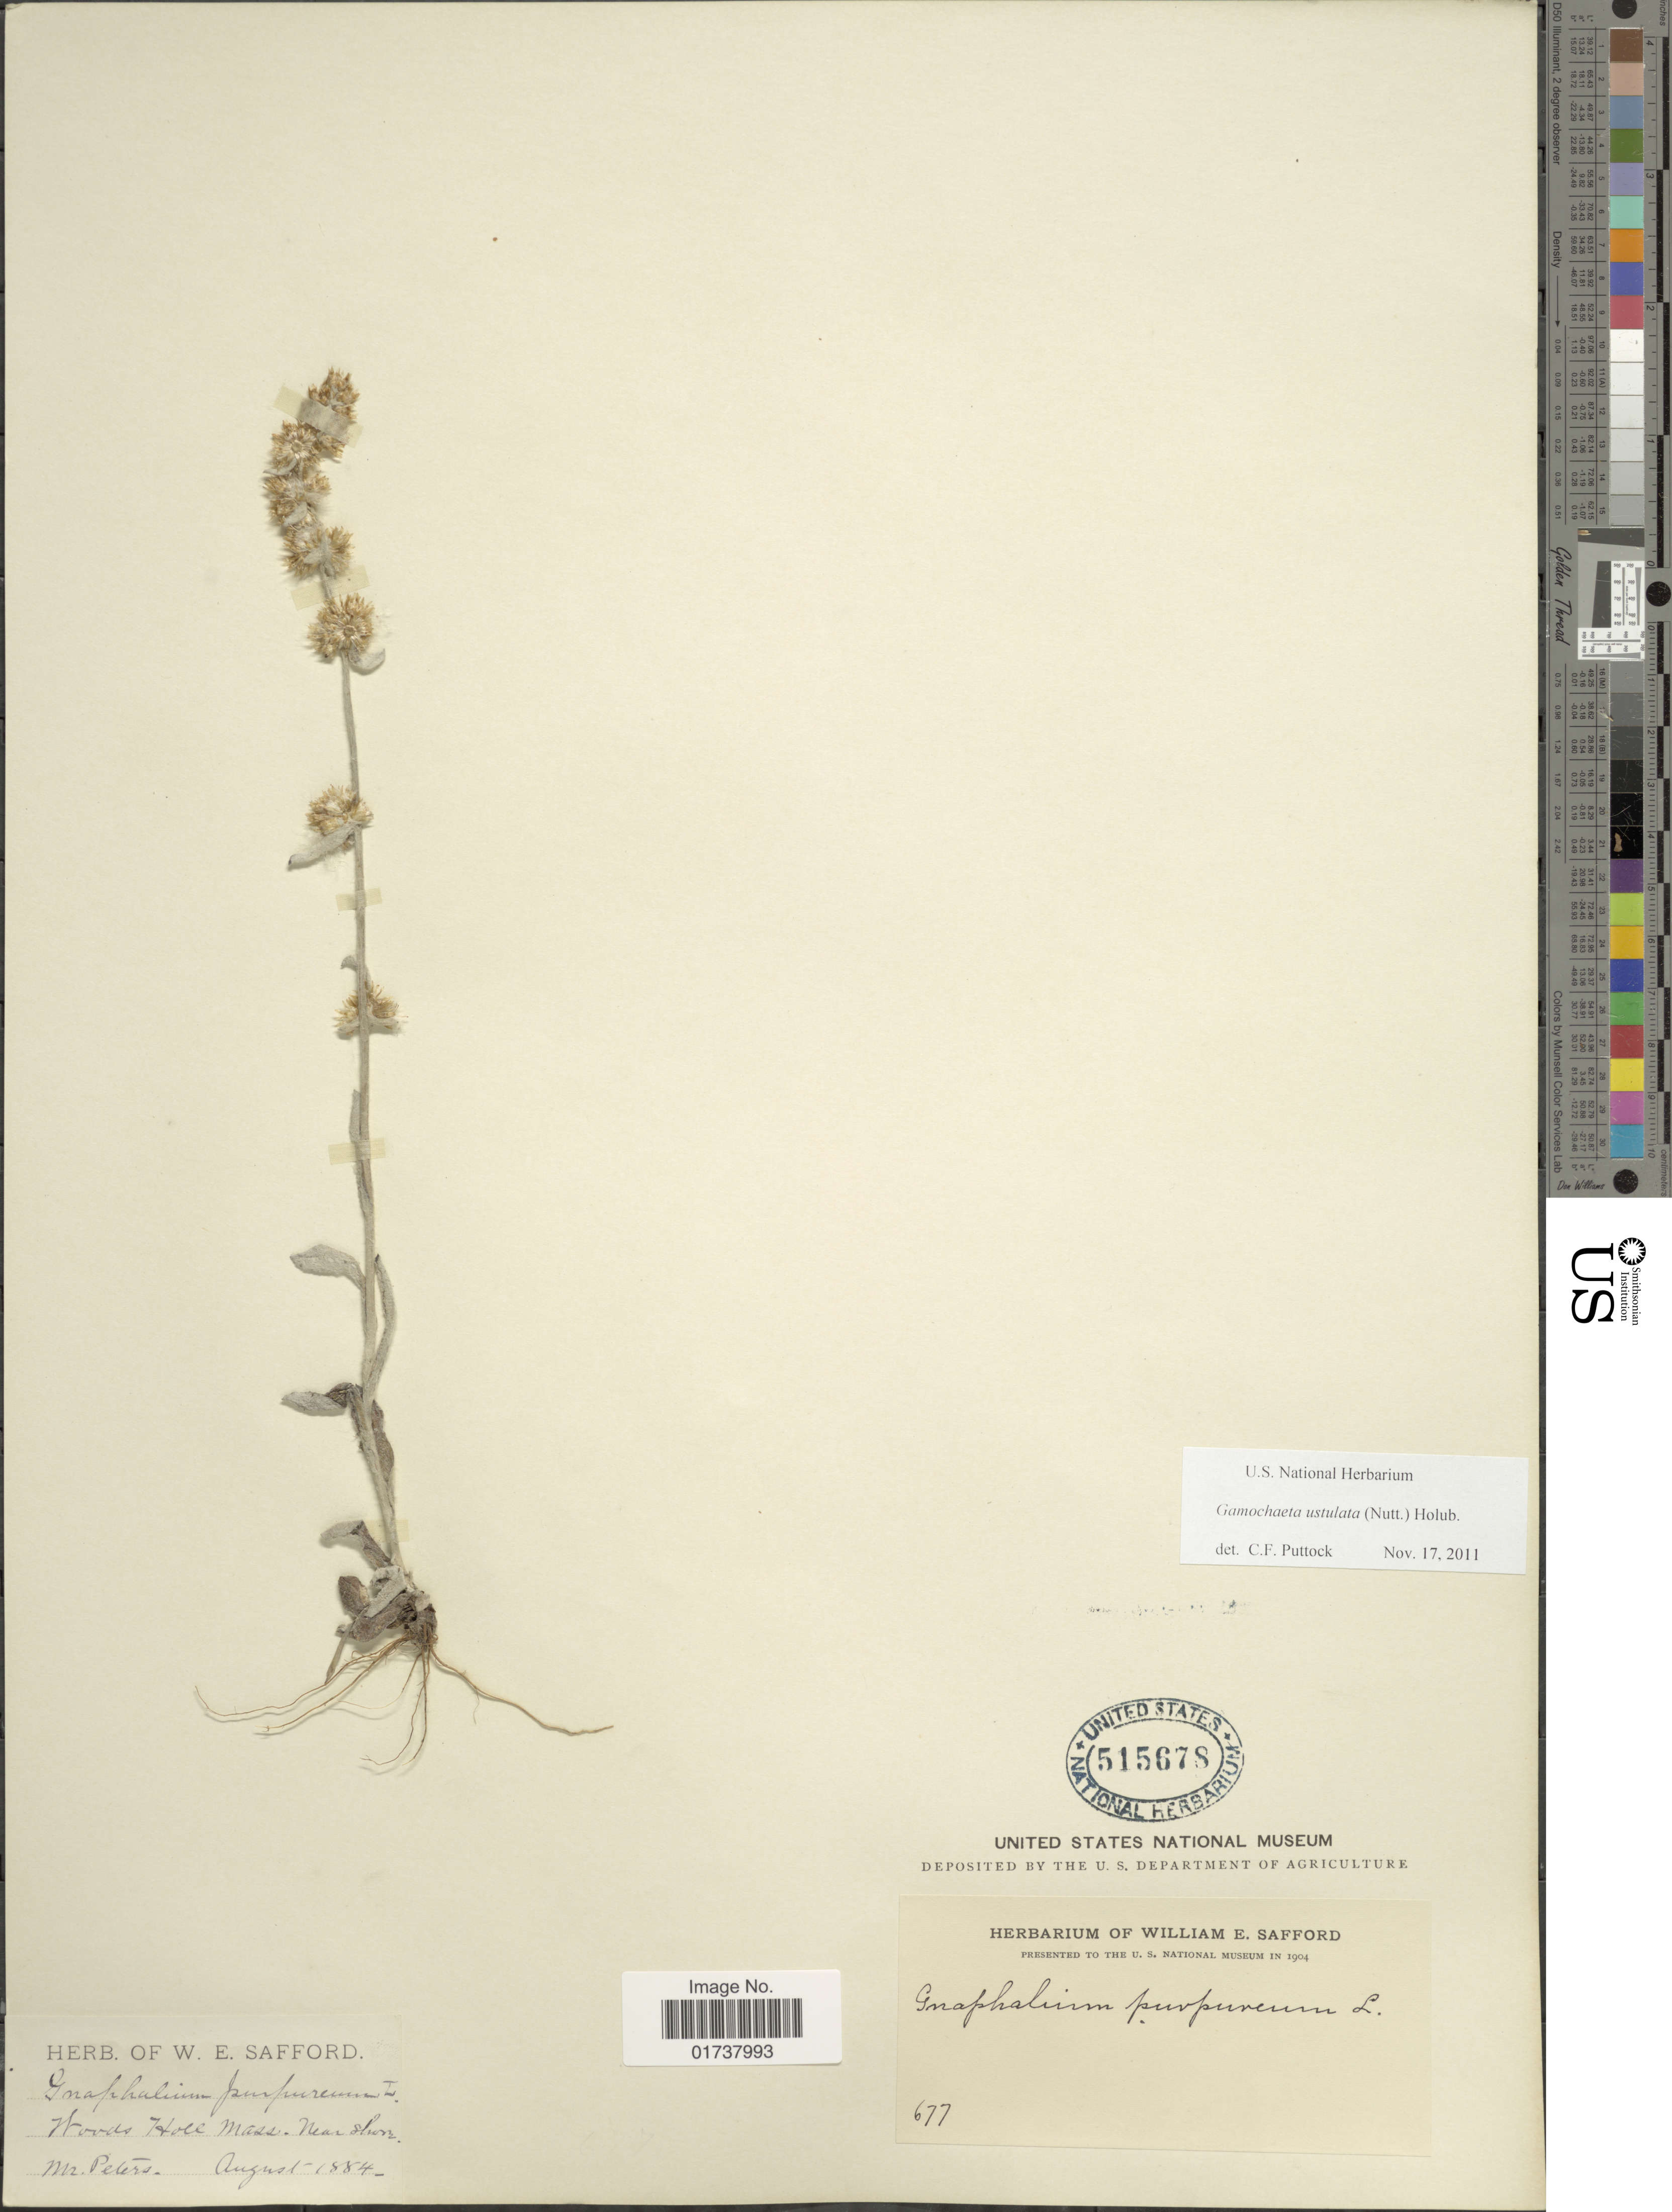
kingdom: Plantae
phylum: Tracheophyta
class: Magnoliopsida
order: Asterales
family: Asteraceae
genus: Gamochaeta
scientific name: Gamochaeta purpurea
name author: (L.) Cabrera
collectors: -. Peters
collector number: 677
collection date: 1884-08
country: United States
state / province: Massachusetts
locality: Woods Holl, Mass., Near Shore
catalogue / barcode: US 515678